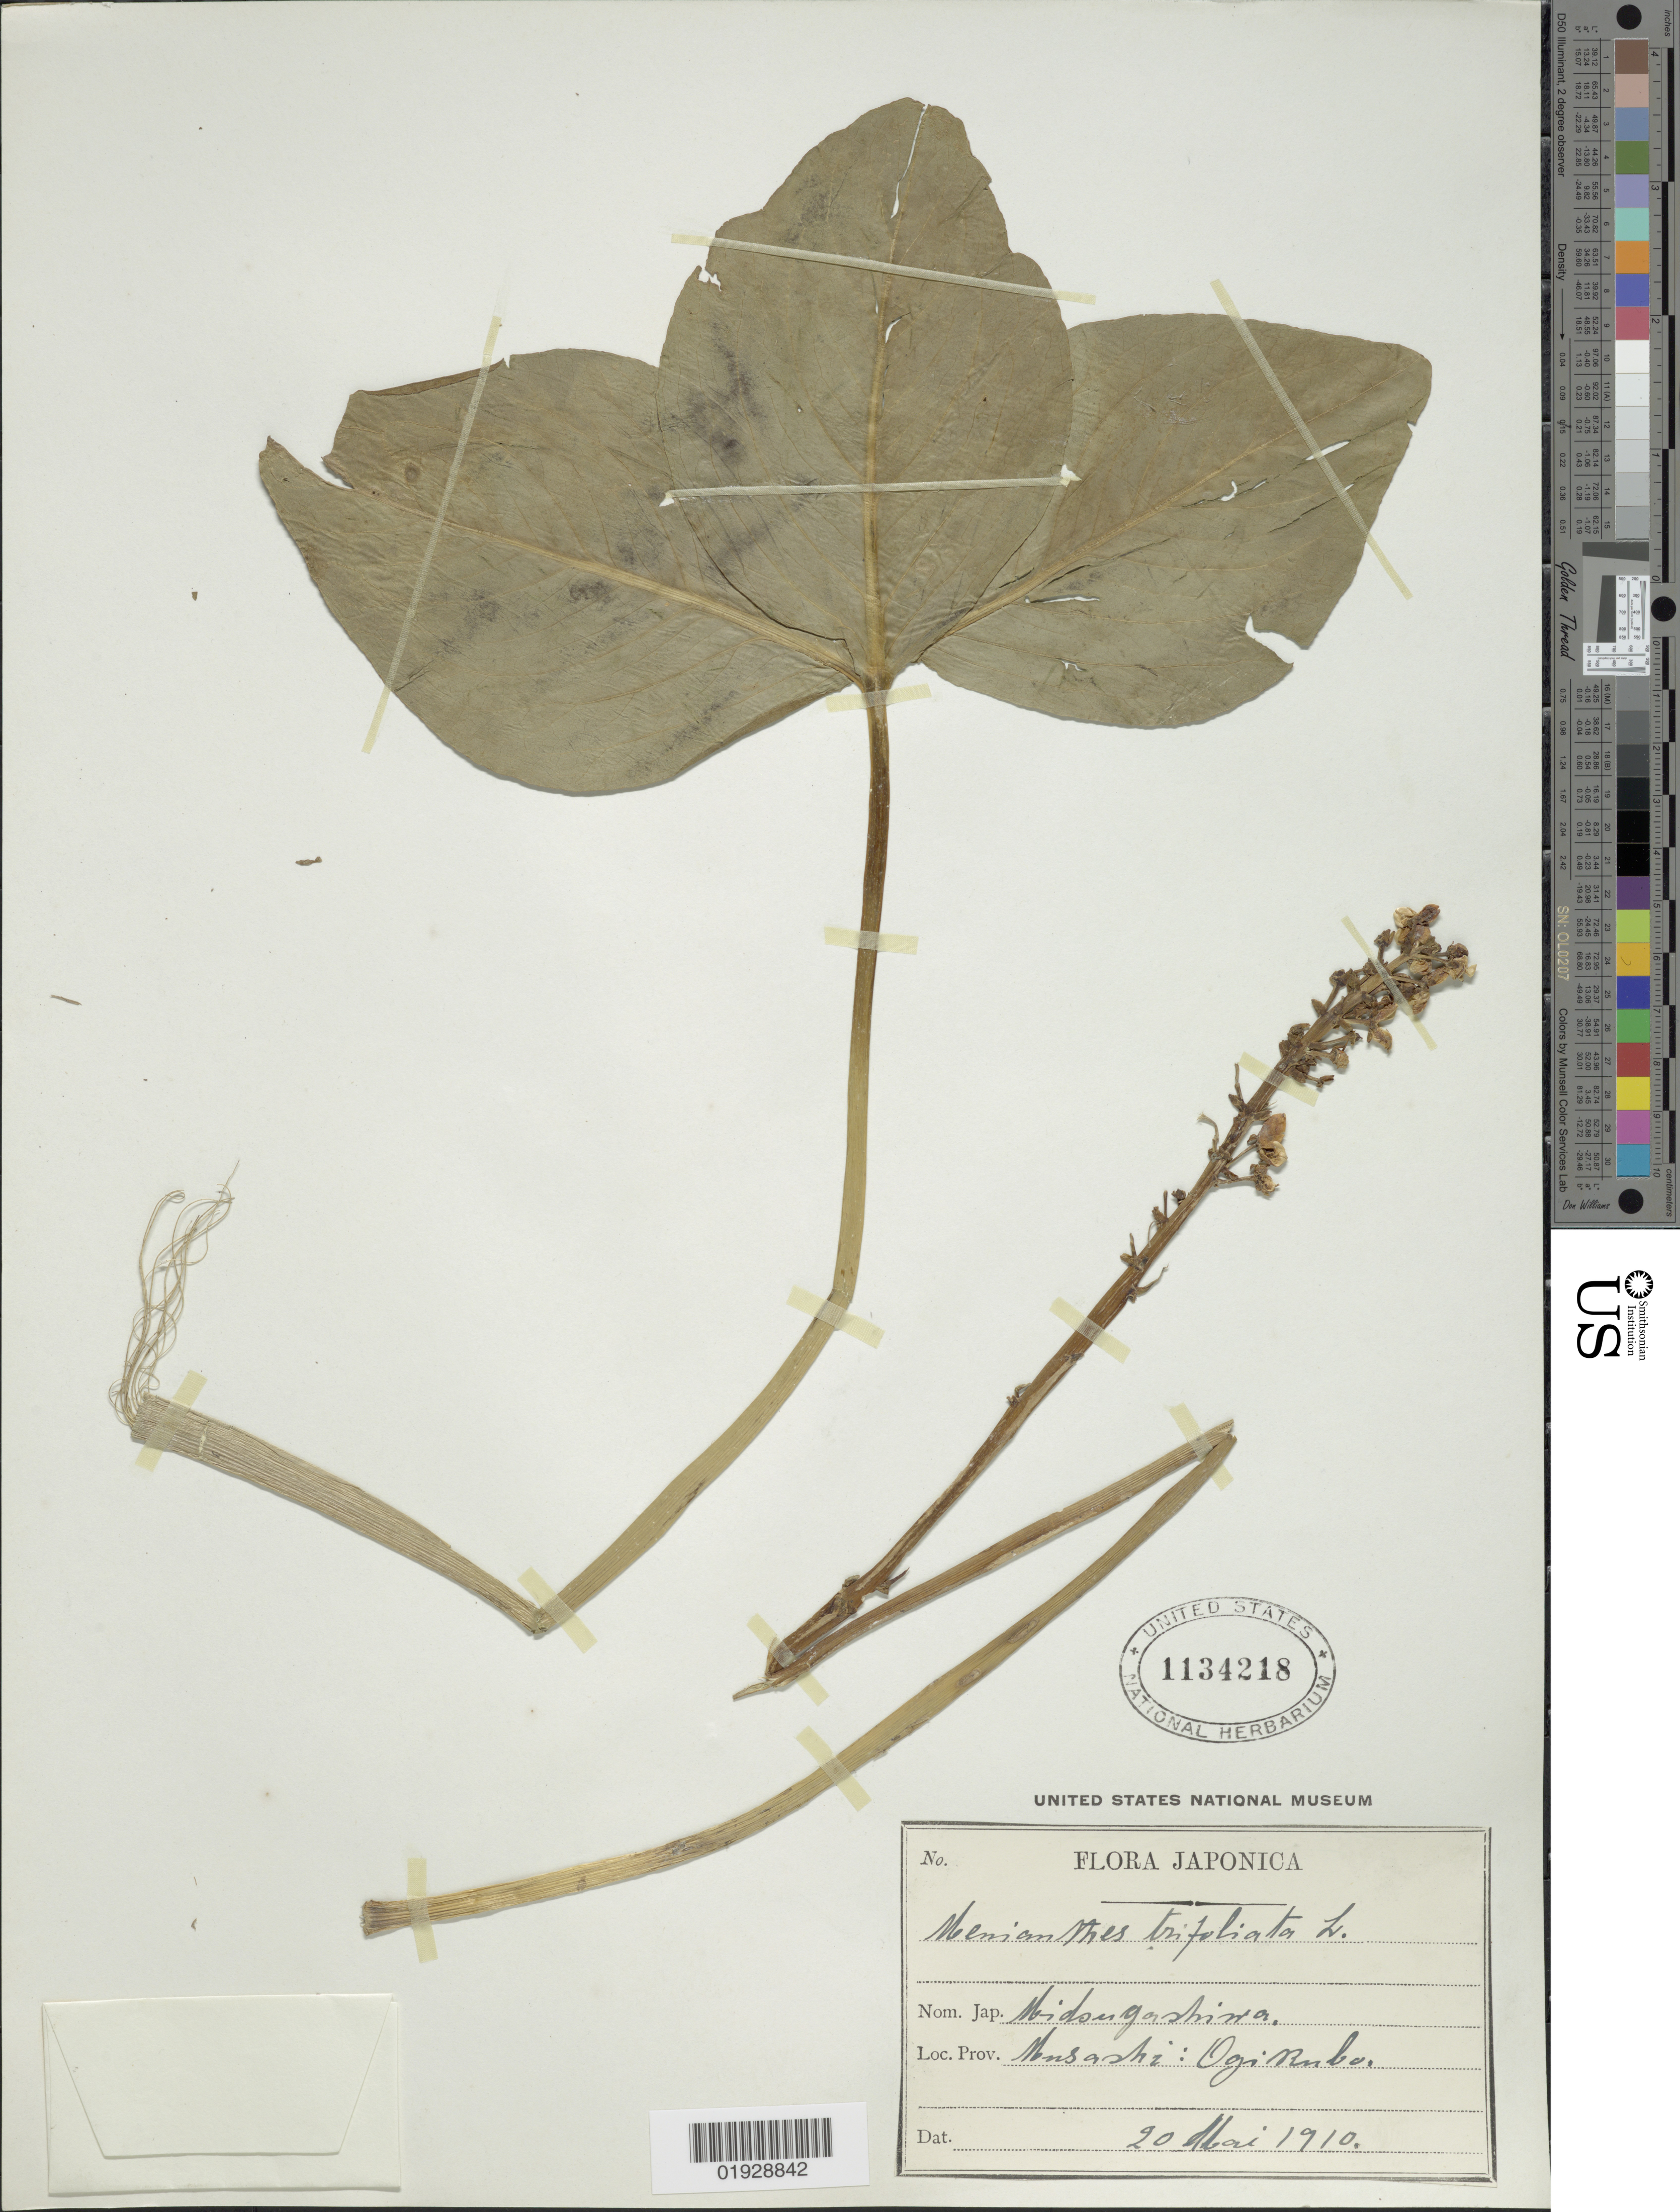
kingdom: Plantae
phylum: Tracheophyta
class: Magnoliopsida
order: Asterales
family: Menyanthaceae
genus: Menyanthes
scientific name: Menyanthes trifoliata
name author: L.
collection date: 1910-05-20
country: Japan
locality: Musashi: Ogikubo.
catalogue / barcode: US 1134218